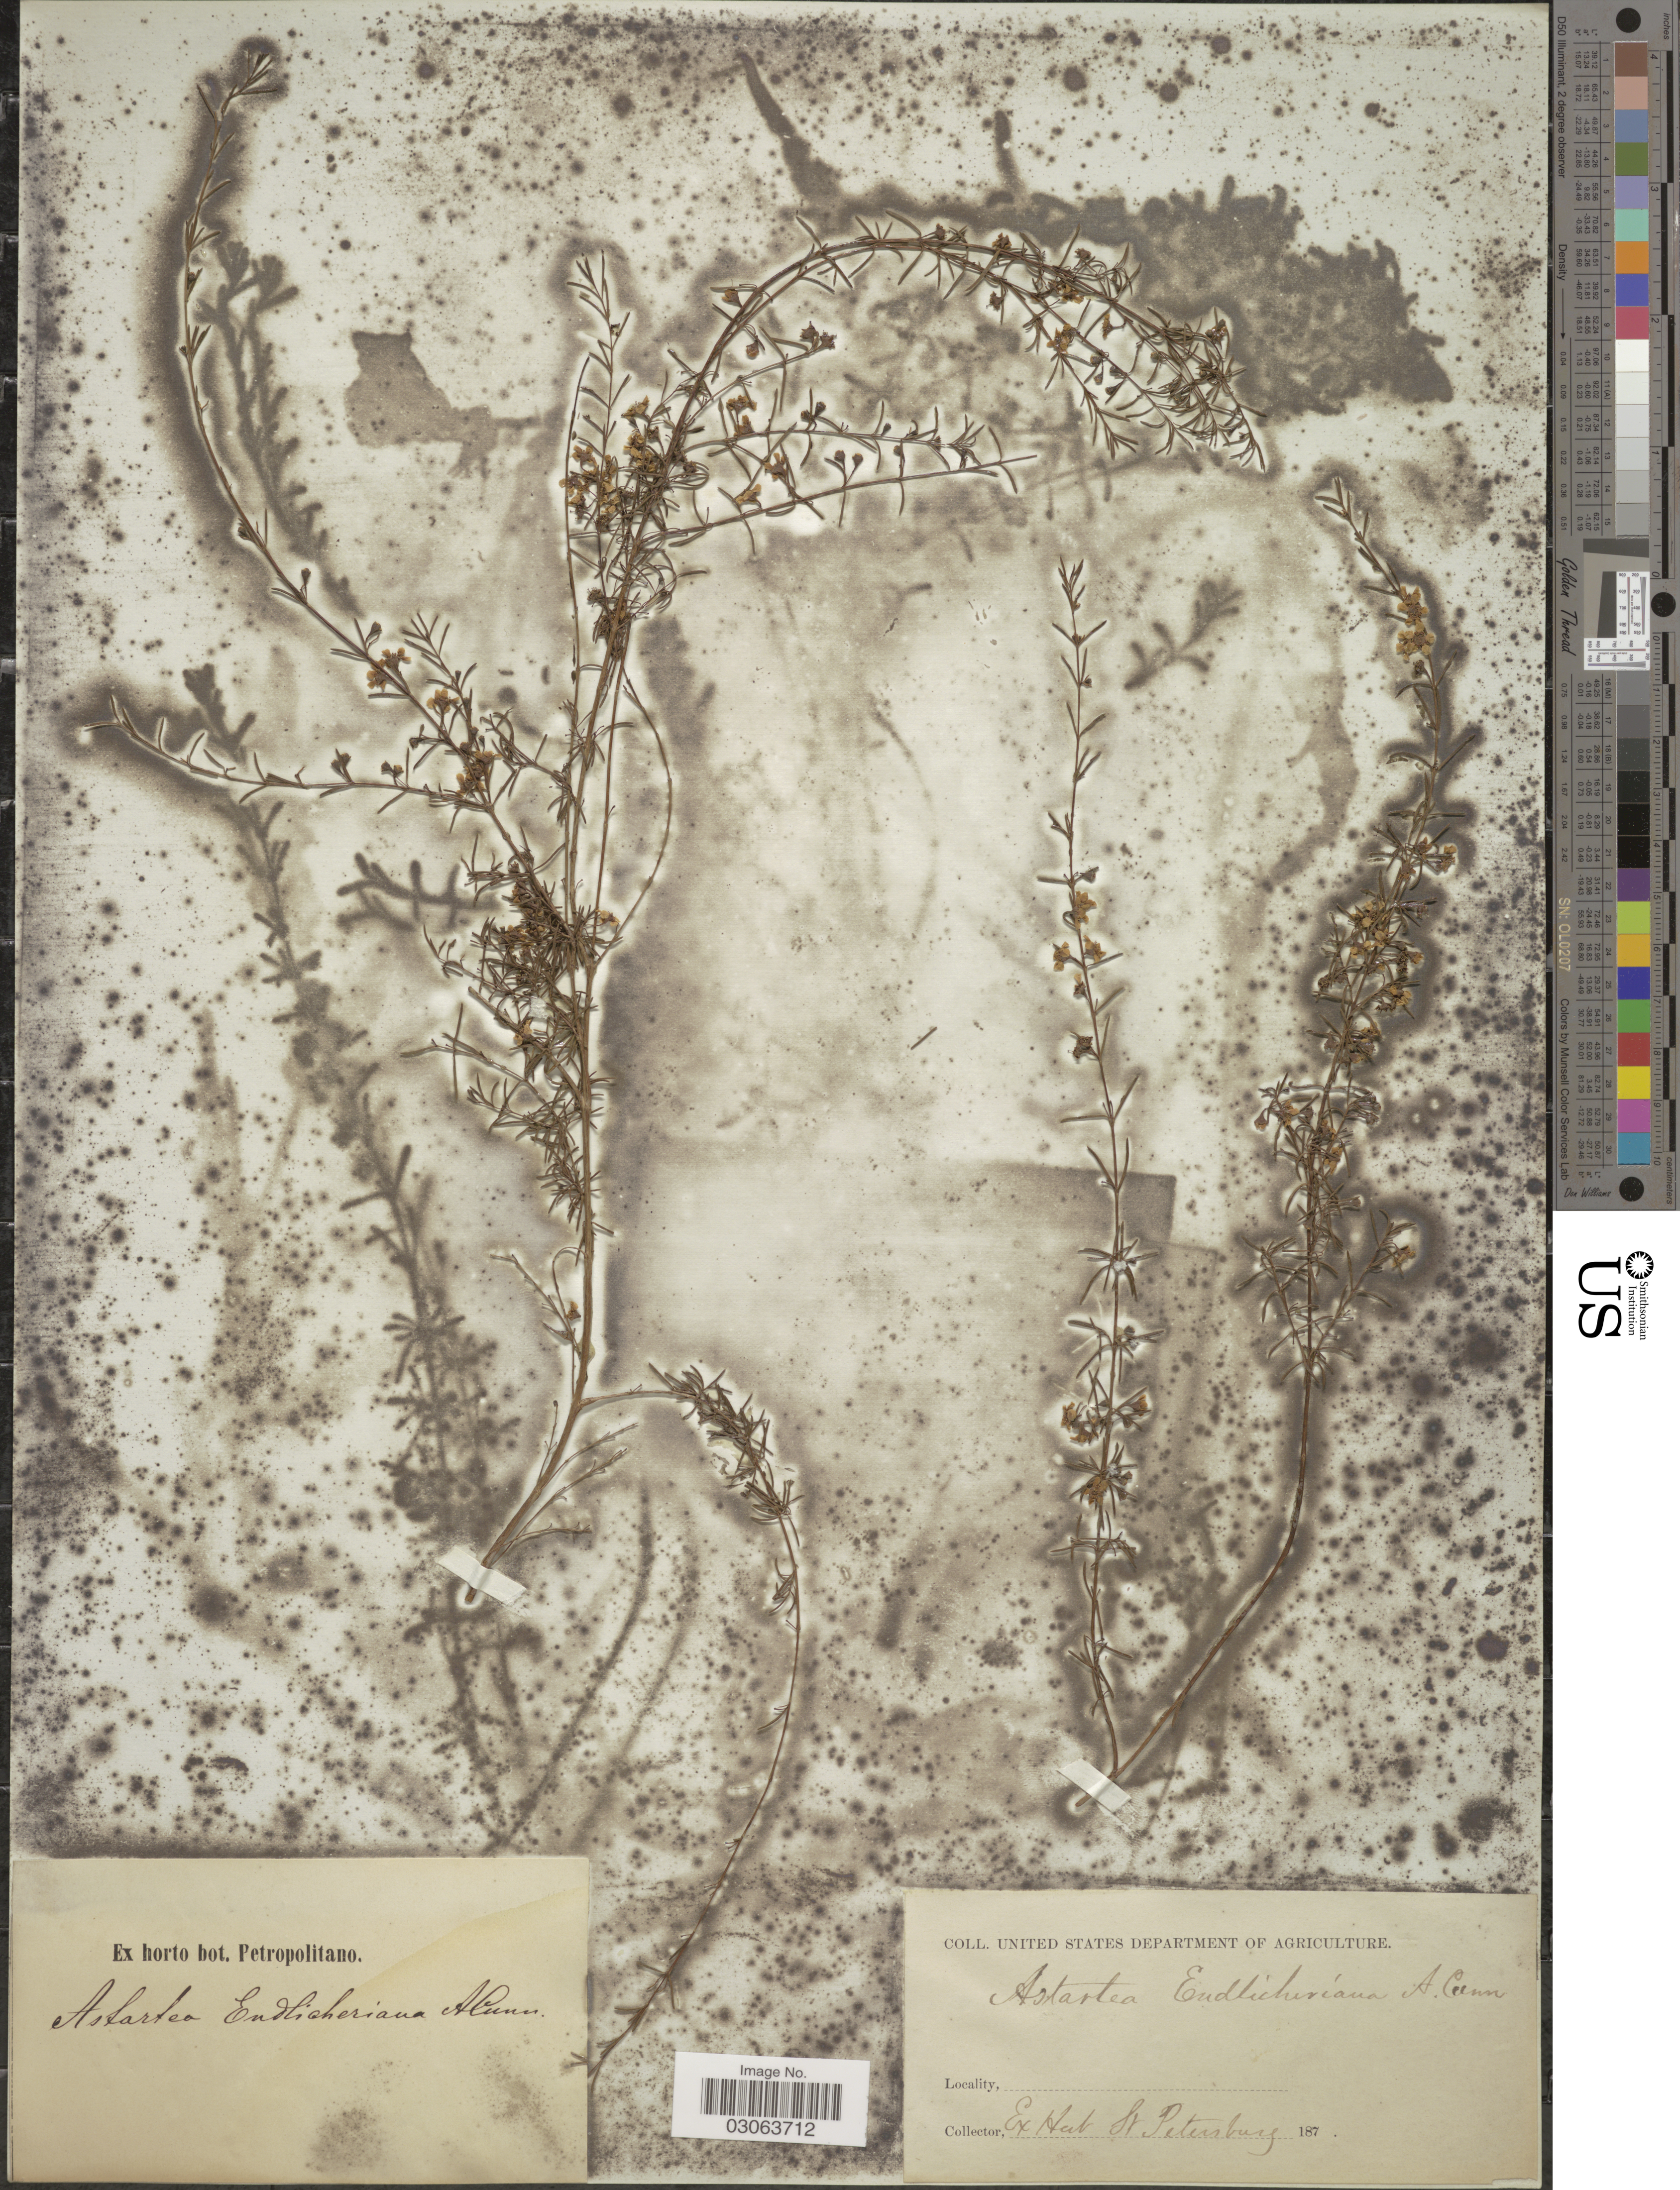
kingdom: Plantae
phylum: Tracheophyta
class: Magnoliopsida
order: Myrtales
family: Myrtaceae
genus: Astartea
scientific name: Astartea endlicheriana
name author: Schauer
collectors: Ex herb. St. Petersburg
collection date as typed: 187